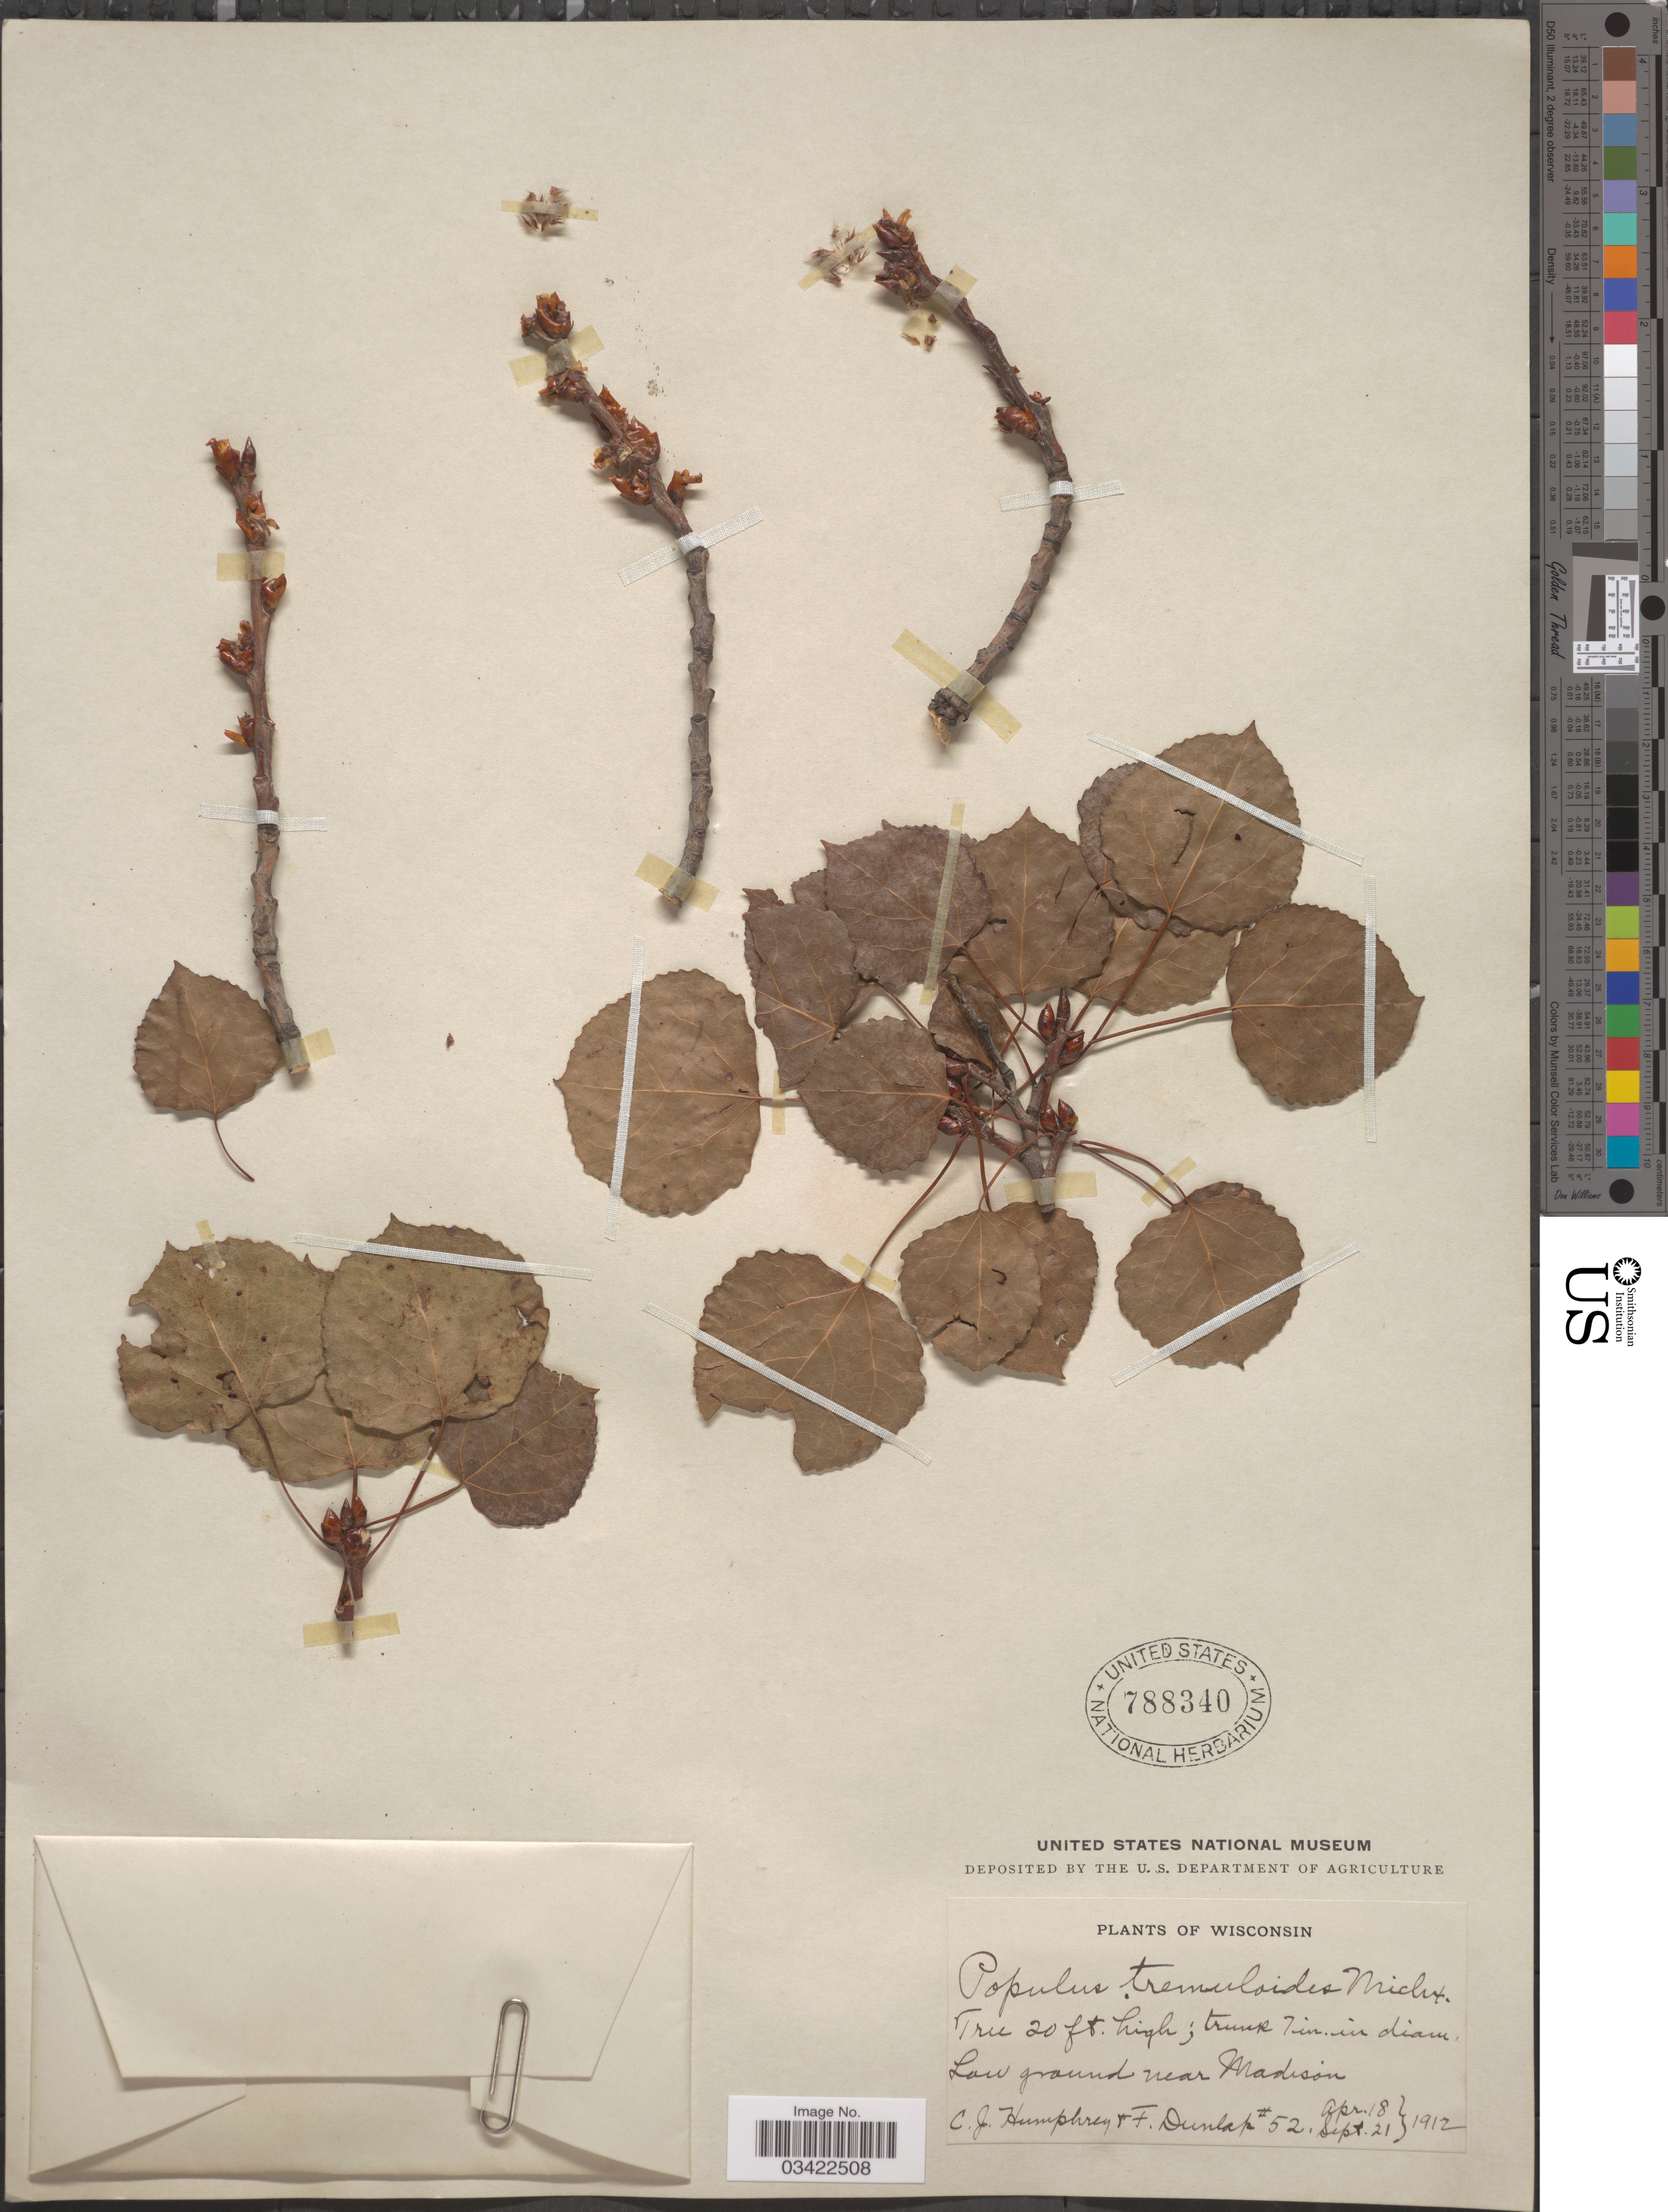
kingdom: Plantae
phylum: Tracheophyta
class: Magnoliopsida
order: Malpighiales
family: Salicaceae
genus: Populus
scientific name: Populus tremuloides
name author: Michx.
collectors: C. Humphrey & F. Dunlap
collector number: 52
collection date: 1912-04-18/1912-09-21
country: United States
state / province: Wisconsin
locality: Low ground near Madison.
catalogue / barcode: US 788340